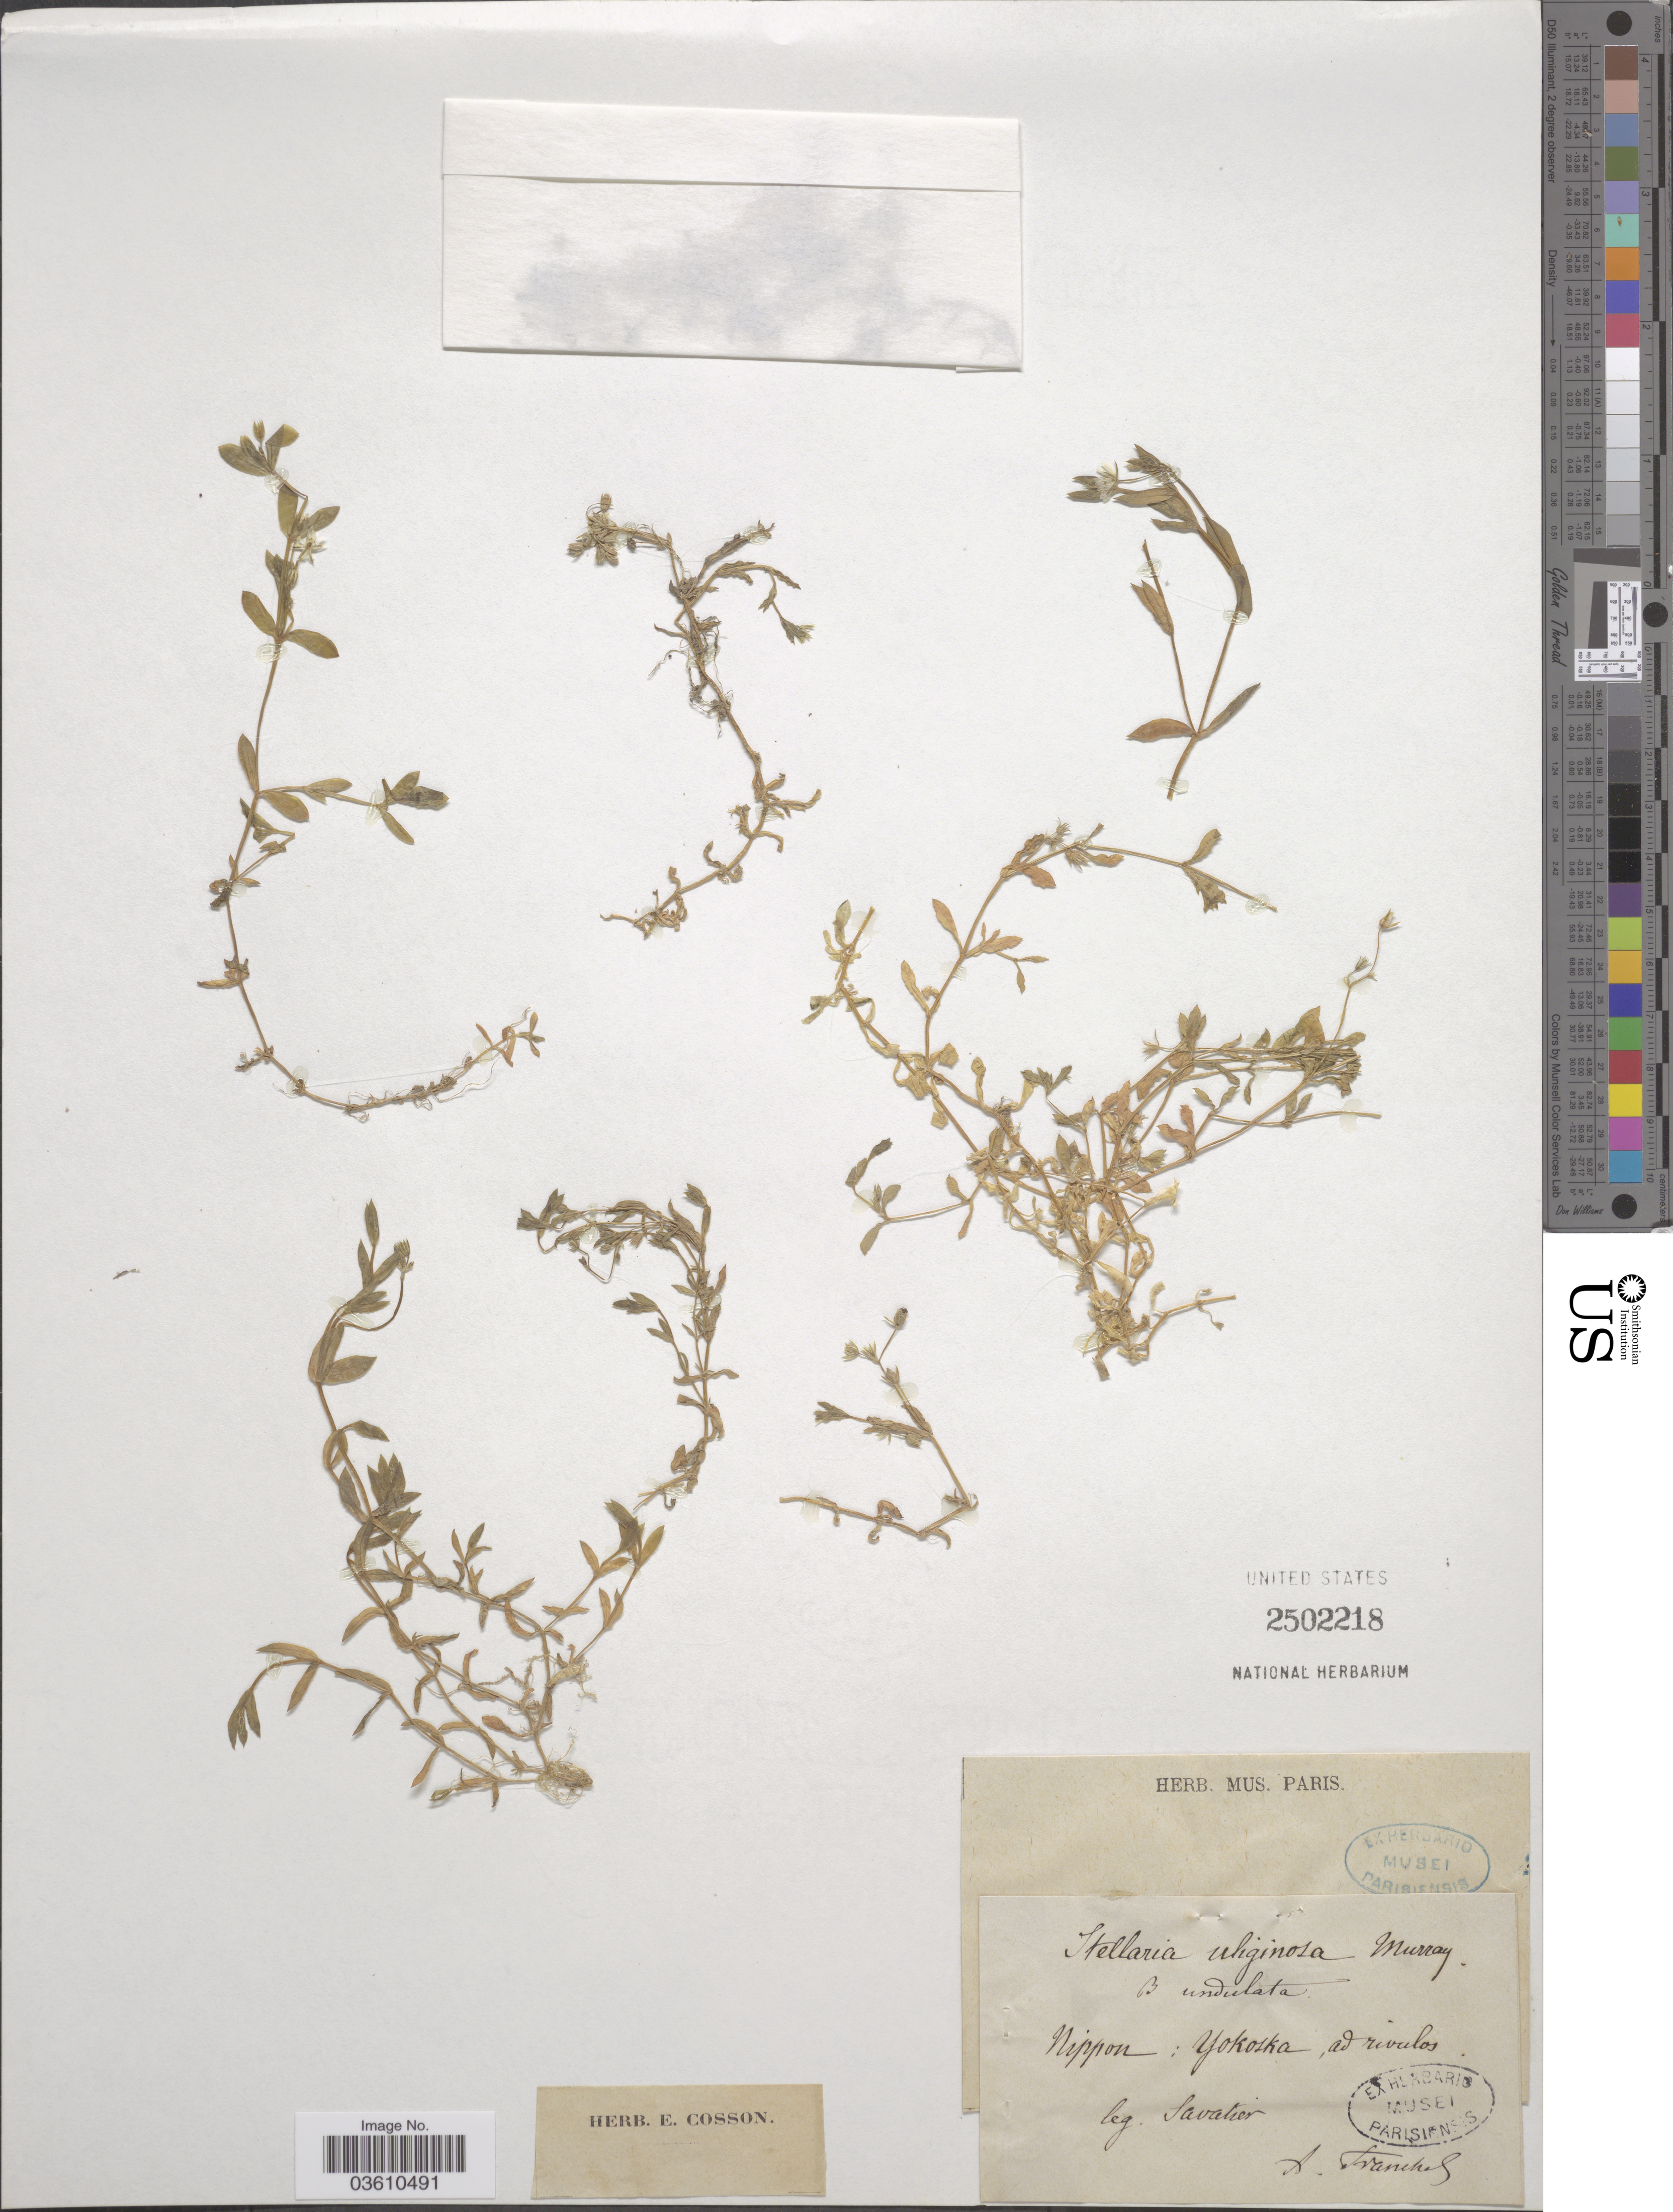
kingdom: Plantae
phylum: Tracheophyta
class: Magnoliopsida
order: Caryophyllales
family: Caryophyllaceae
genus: Stellaria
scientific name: Stellaria uliginosa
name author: Murray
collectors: Savatier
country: Japan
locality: Nippon: Yokoska.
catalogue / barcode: US 2502218